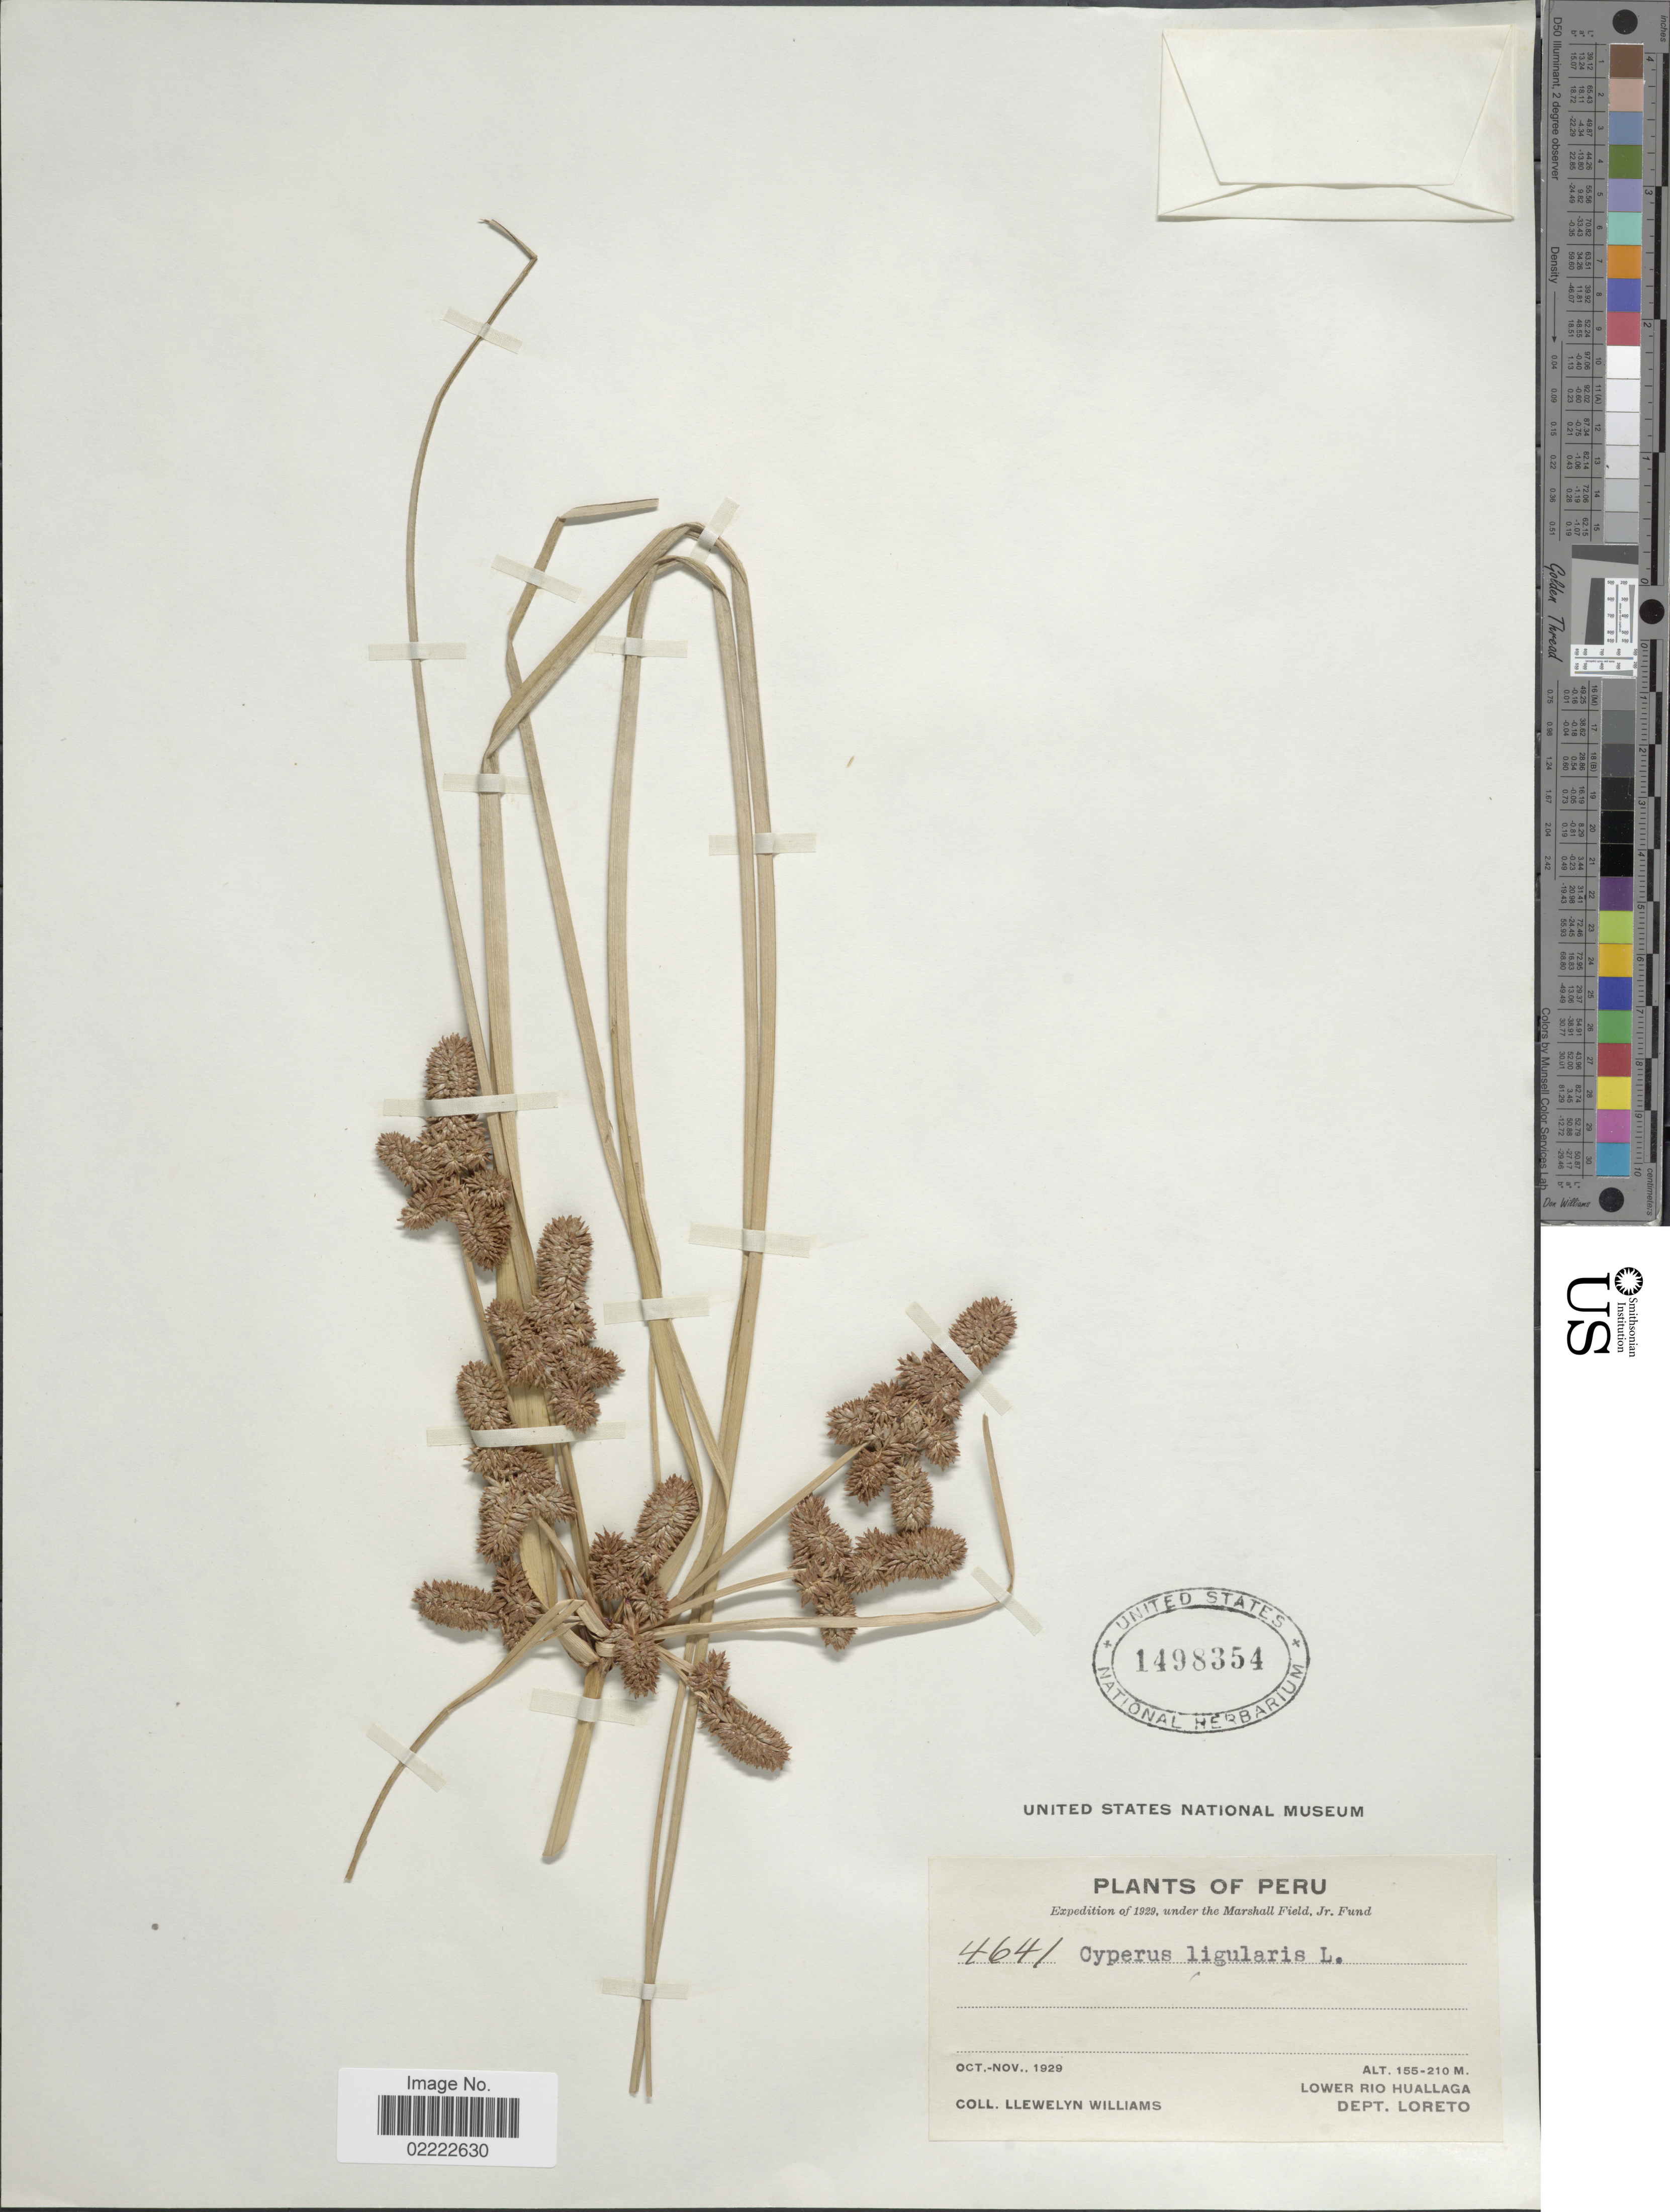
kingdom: Plantae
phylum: Tracheophyta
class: Liliopsida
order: Poales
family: Cyperaceae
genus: Cyperus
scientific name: Cyperus ligularis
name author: L.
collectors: Ll. Williams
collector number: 4641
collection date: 1929-10/1929-11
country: Peru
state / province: Loreto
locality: Lower Rio Huallaga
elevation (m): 155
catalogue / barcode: US 1498354